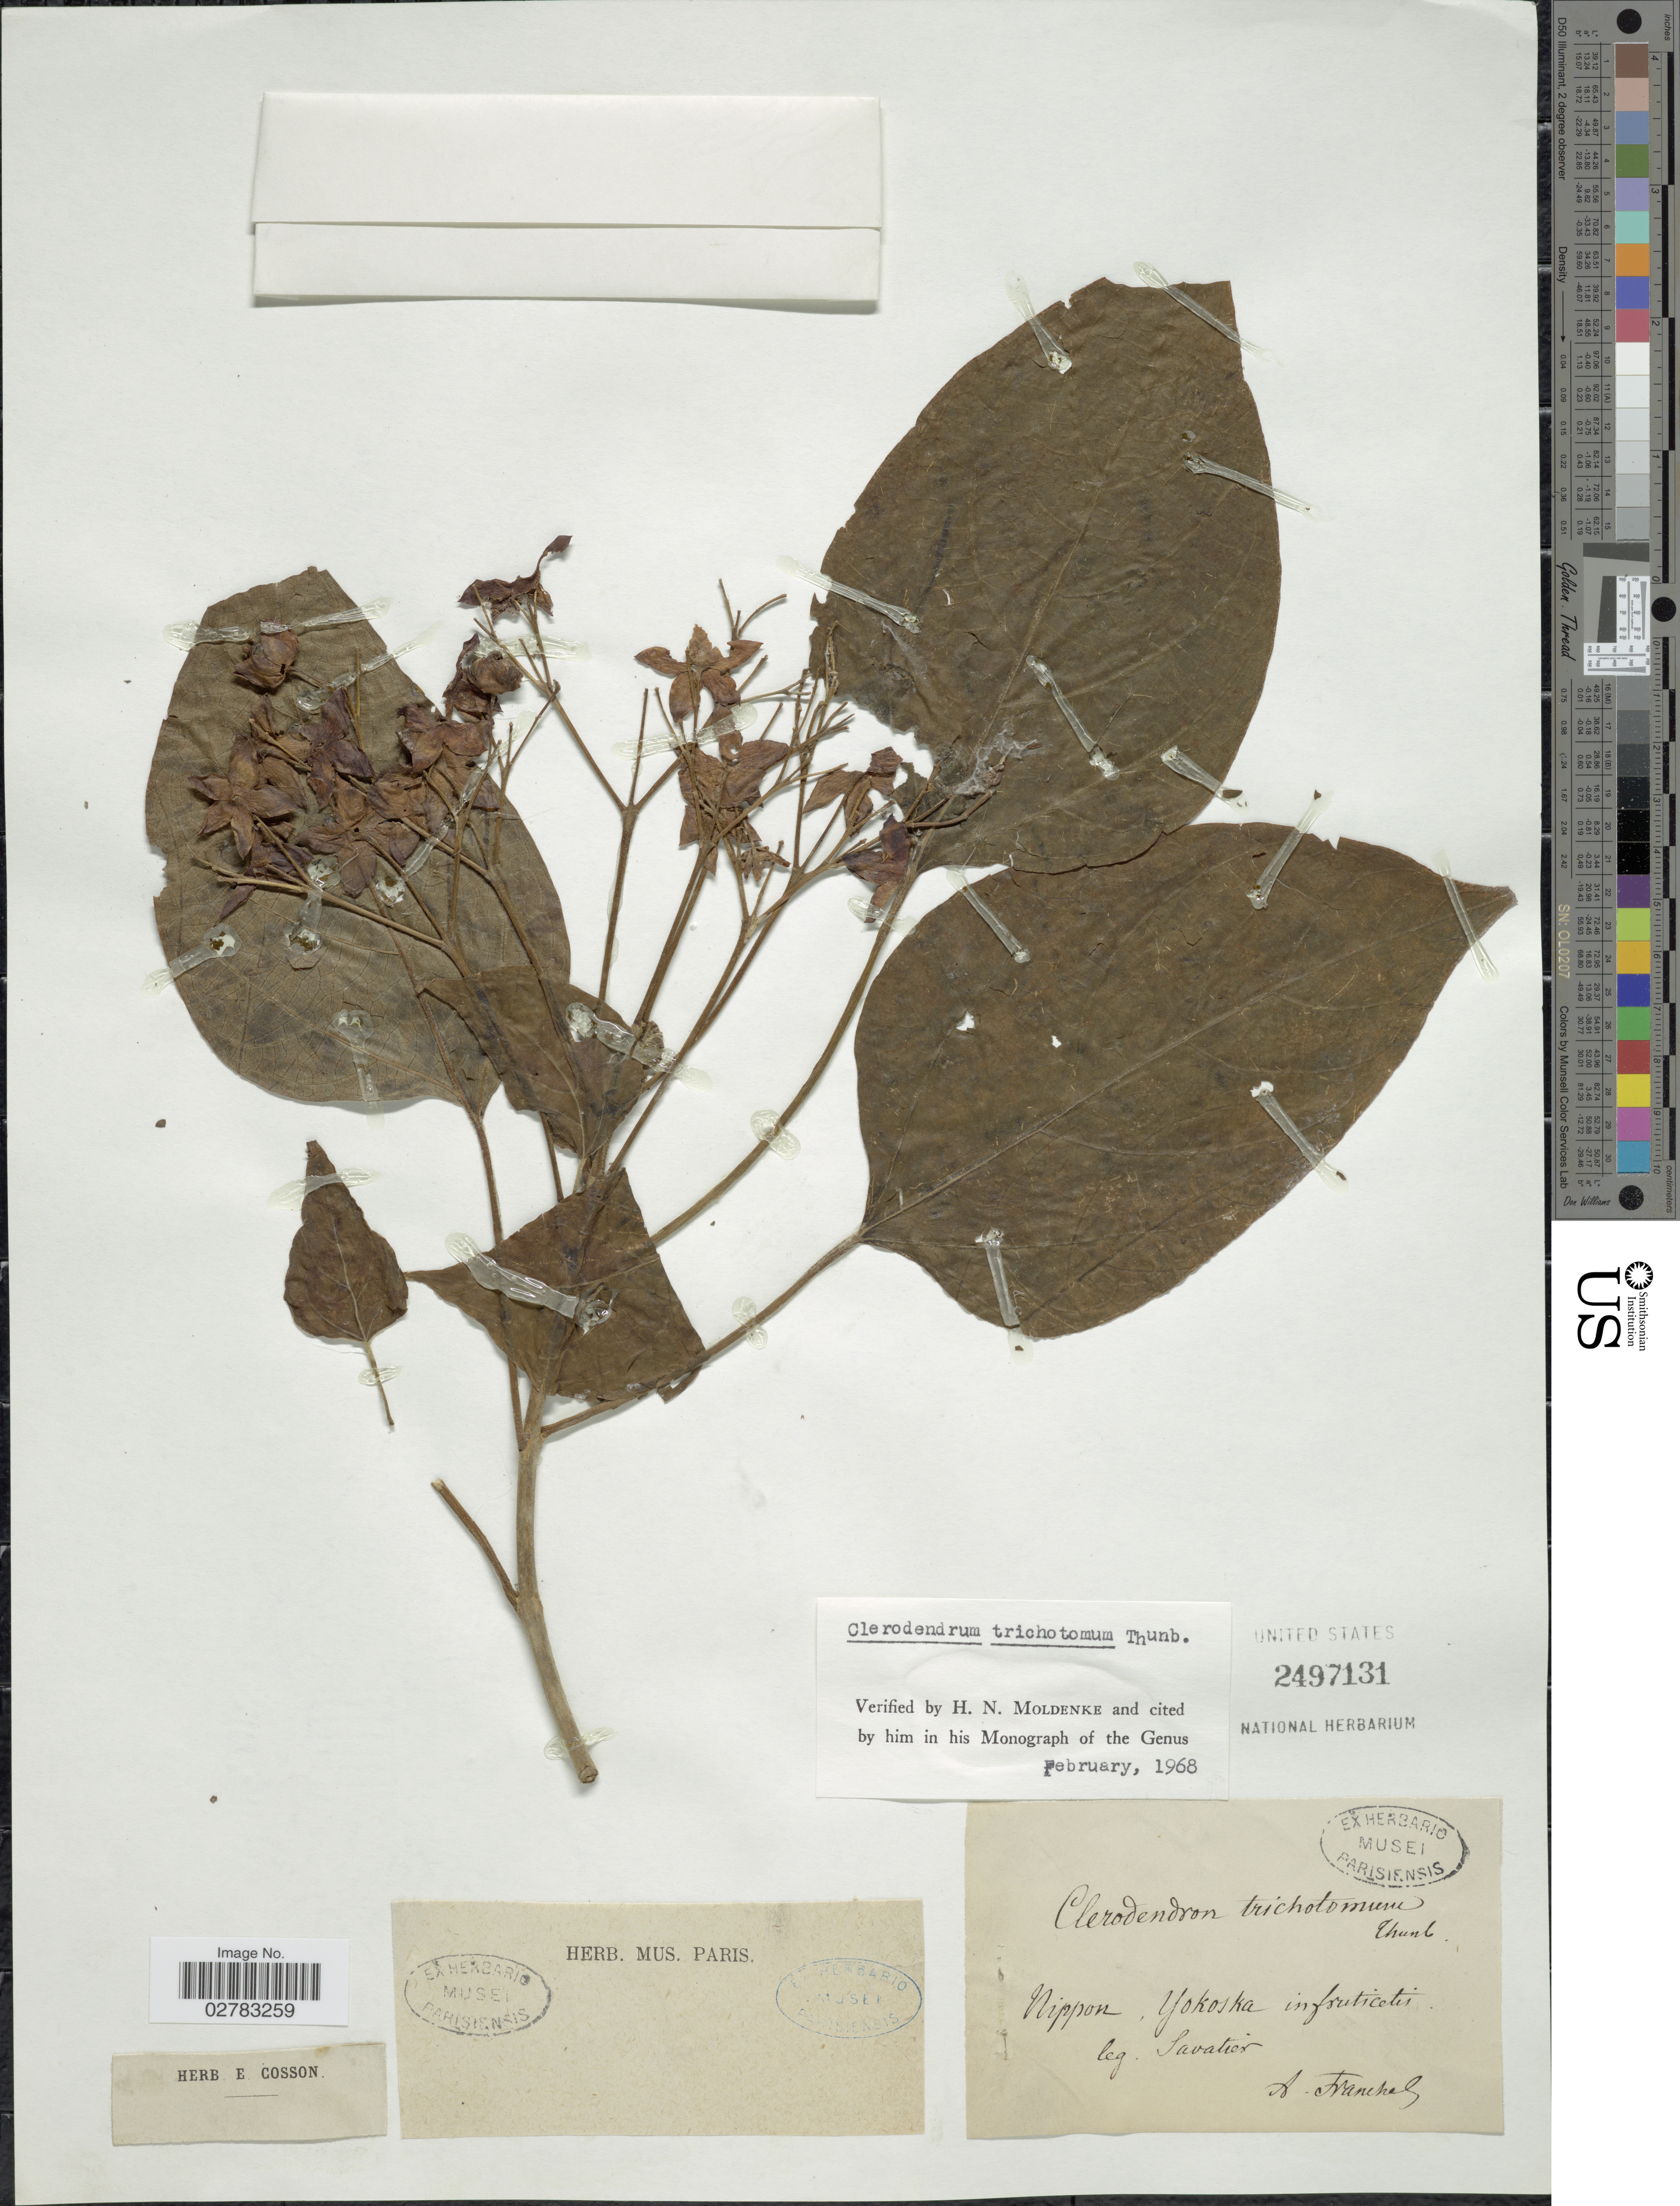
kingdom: Plantae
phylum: Tracheophyta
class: Magnoliopsida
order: Lamiales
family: Lamiaceae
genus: Clerodendrum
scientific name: Clerodendrum trichotomum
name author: Thunb.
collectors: Savatier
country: Japan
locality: Nippon, Yokoska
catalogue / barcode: US 2497131